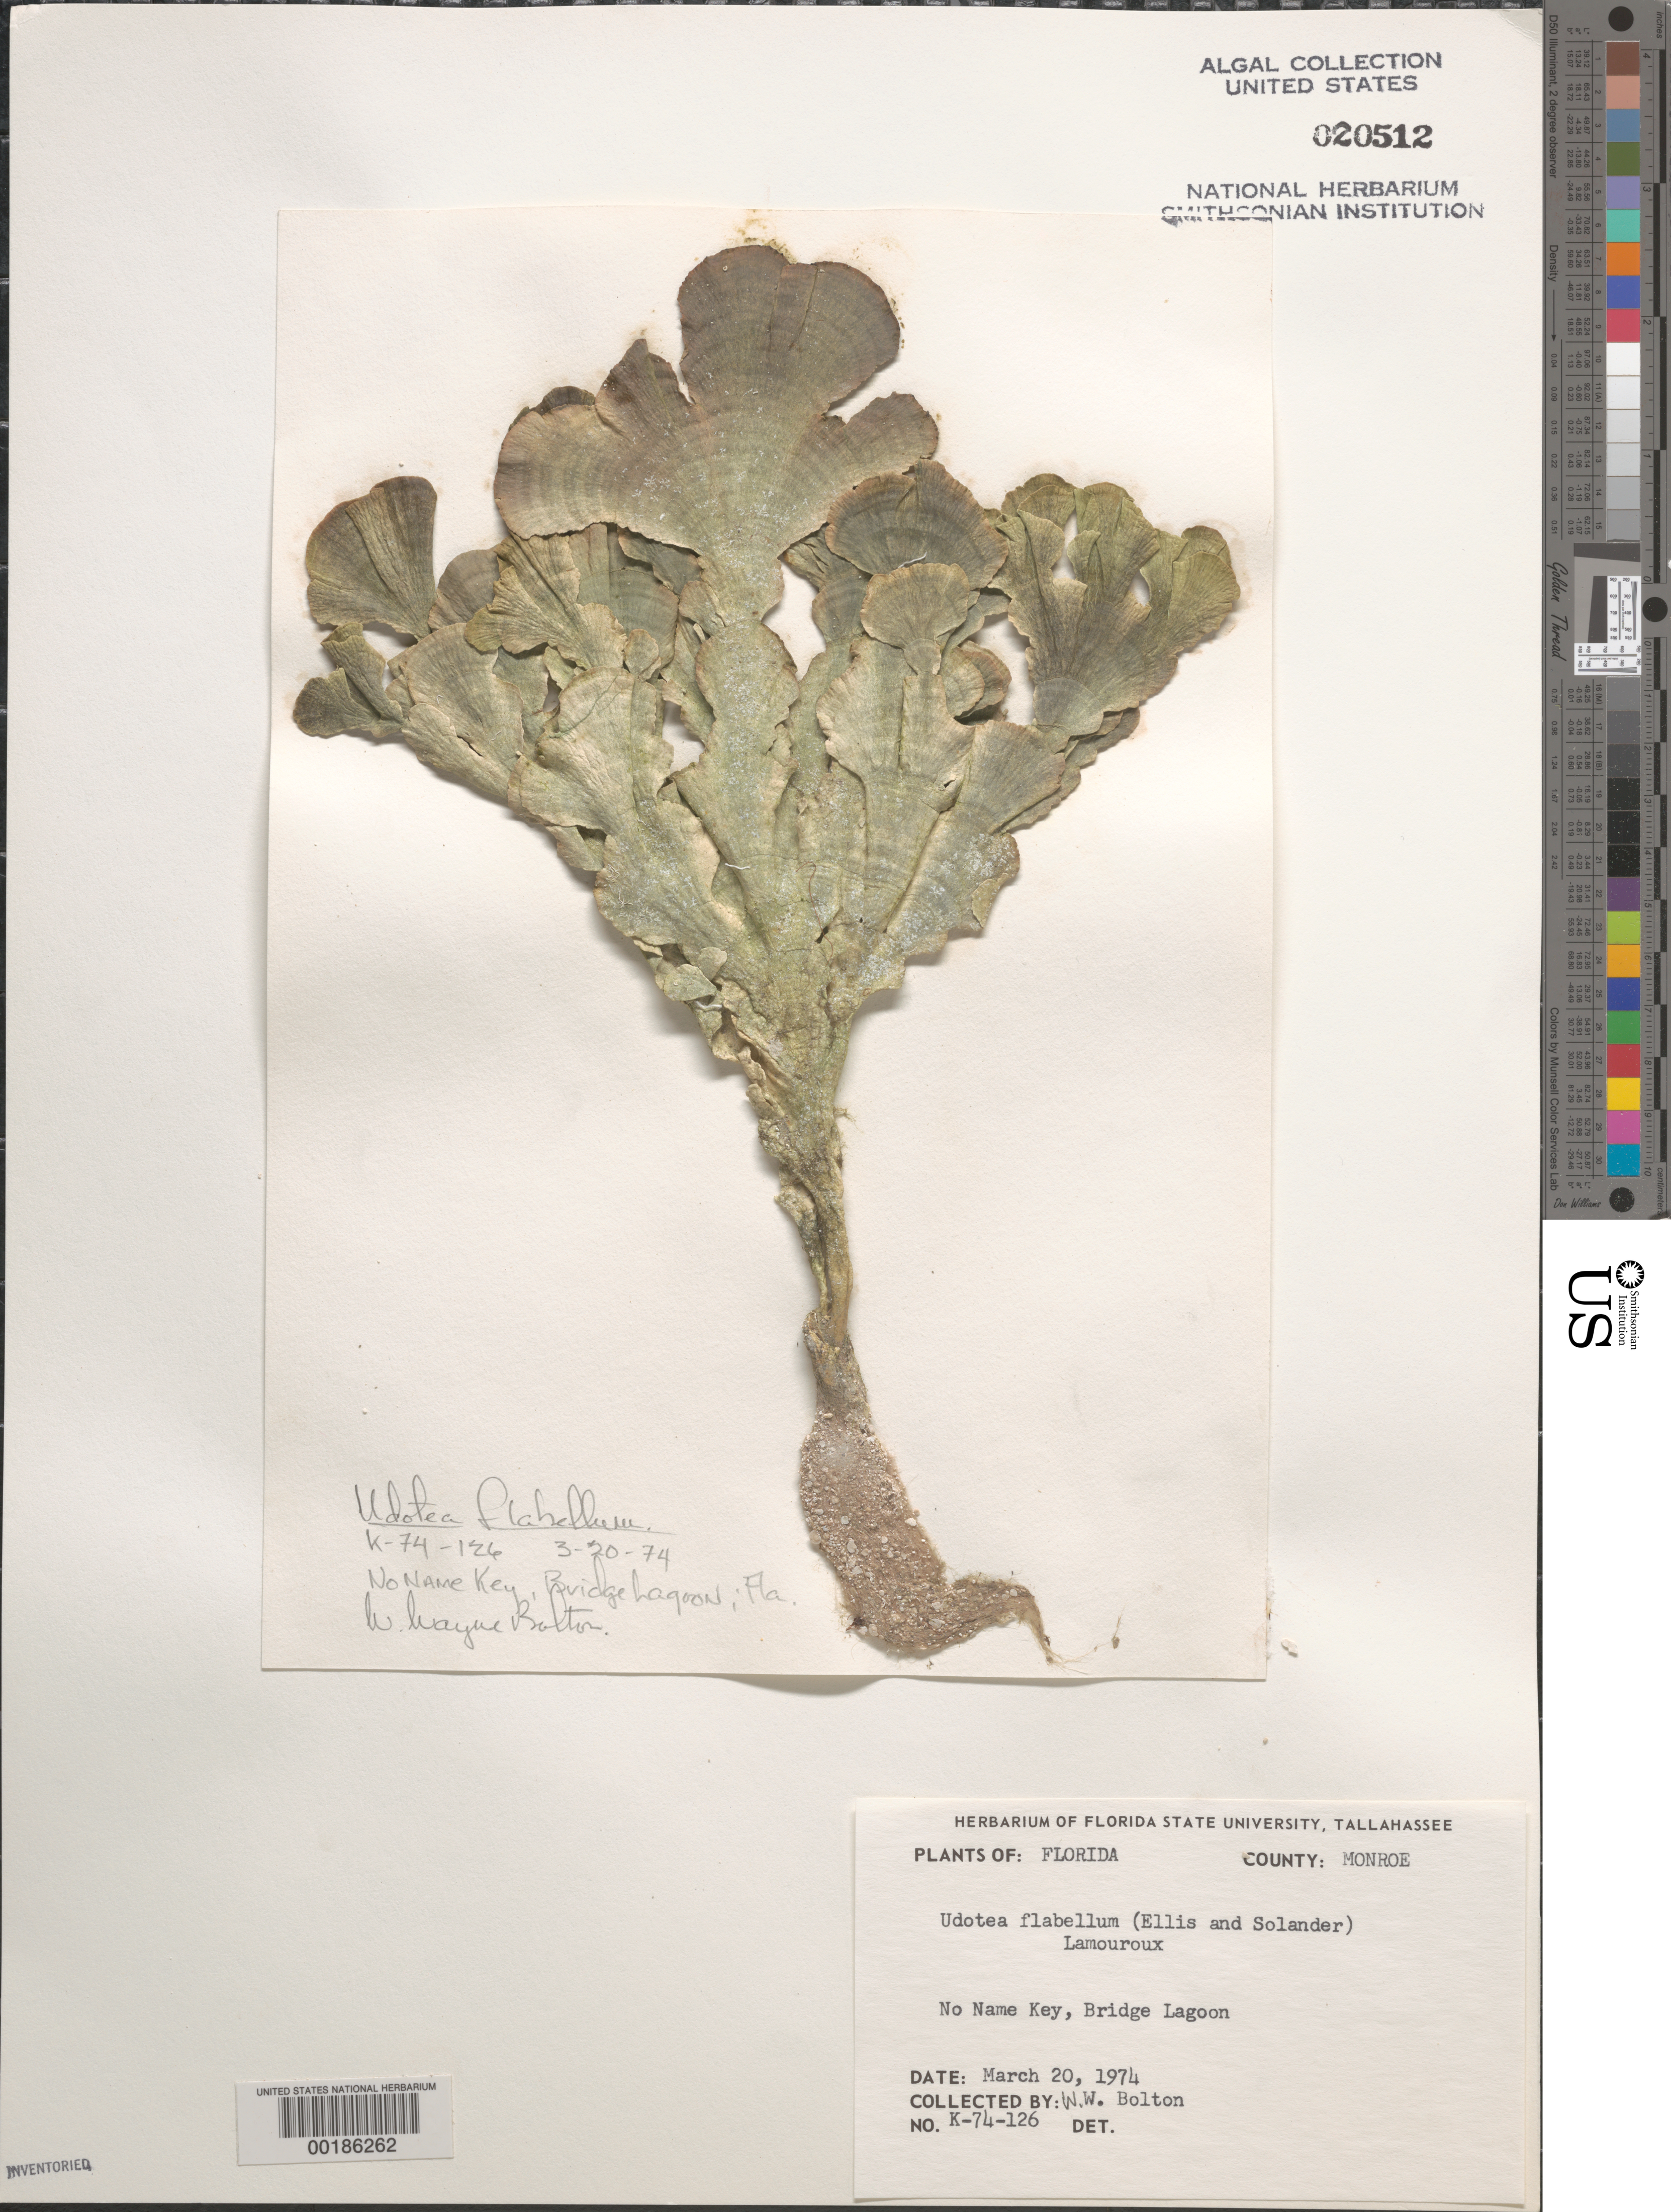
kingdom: Plantae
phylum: Chlorophyta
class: Ulvophyceae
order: Bryopsidales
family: Udoteaceae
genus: Udotea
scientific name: Udotea flabellum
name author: (J. Ellis & Sol.) M. Howe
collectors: W. Bolton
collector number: K-74-126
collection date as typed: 20 Mar 1974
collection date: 1974-03-20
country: United States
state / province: Florida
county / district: Monroe County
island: No Name Key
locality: Boogie Bridge lagoon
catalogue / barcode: US 20512